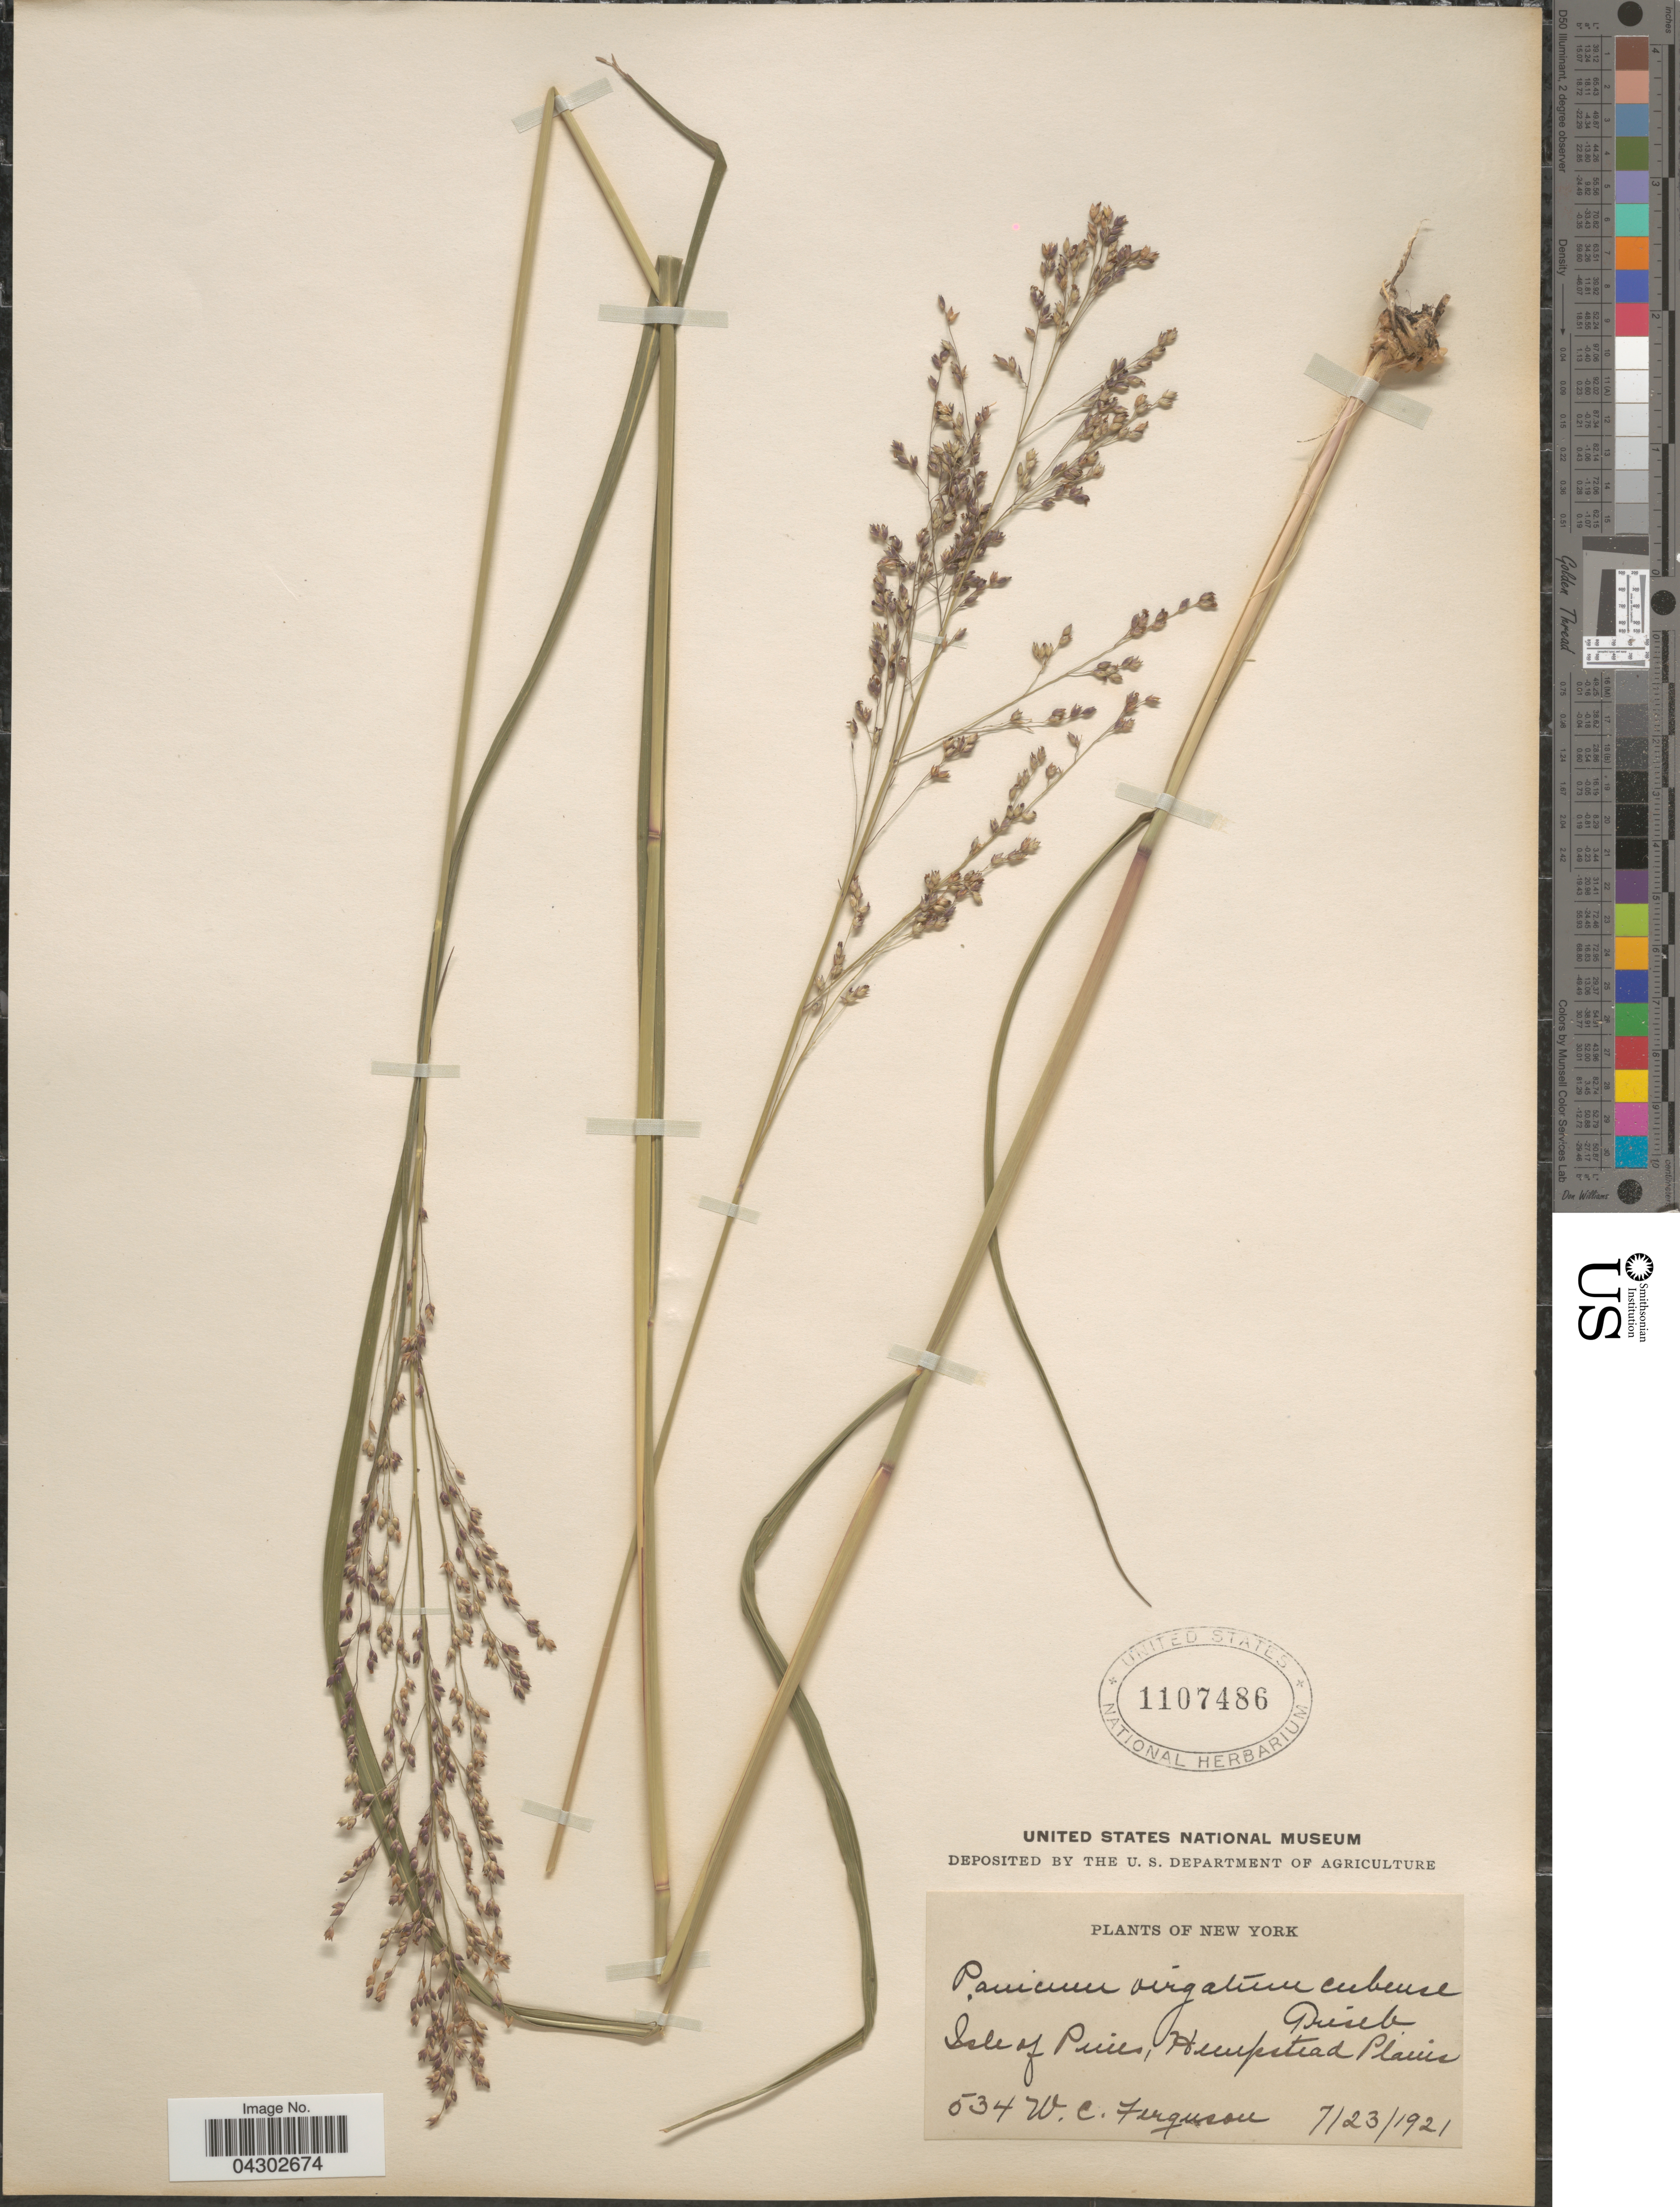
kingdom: Plantae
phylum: Tracheophyta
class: Liliopsida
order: Poales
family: Poaceae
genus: Panicum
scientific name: Panicum virgatum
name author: L.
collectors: W. Ferguson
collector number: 534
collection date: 1921-07-23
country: United States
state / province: New York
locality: Isle of Pines, Hempstead Plains.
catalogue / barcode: US 1107486